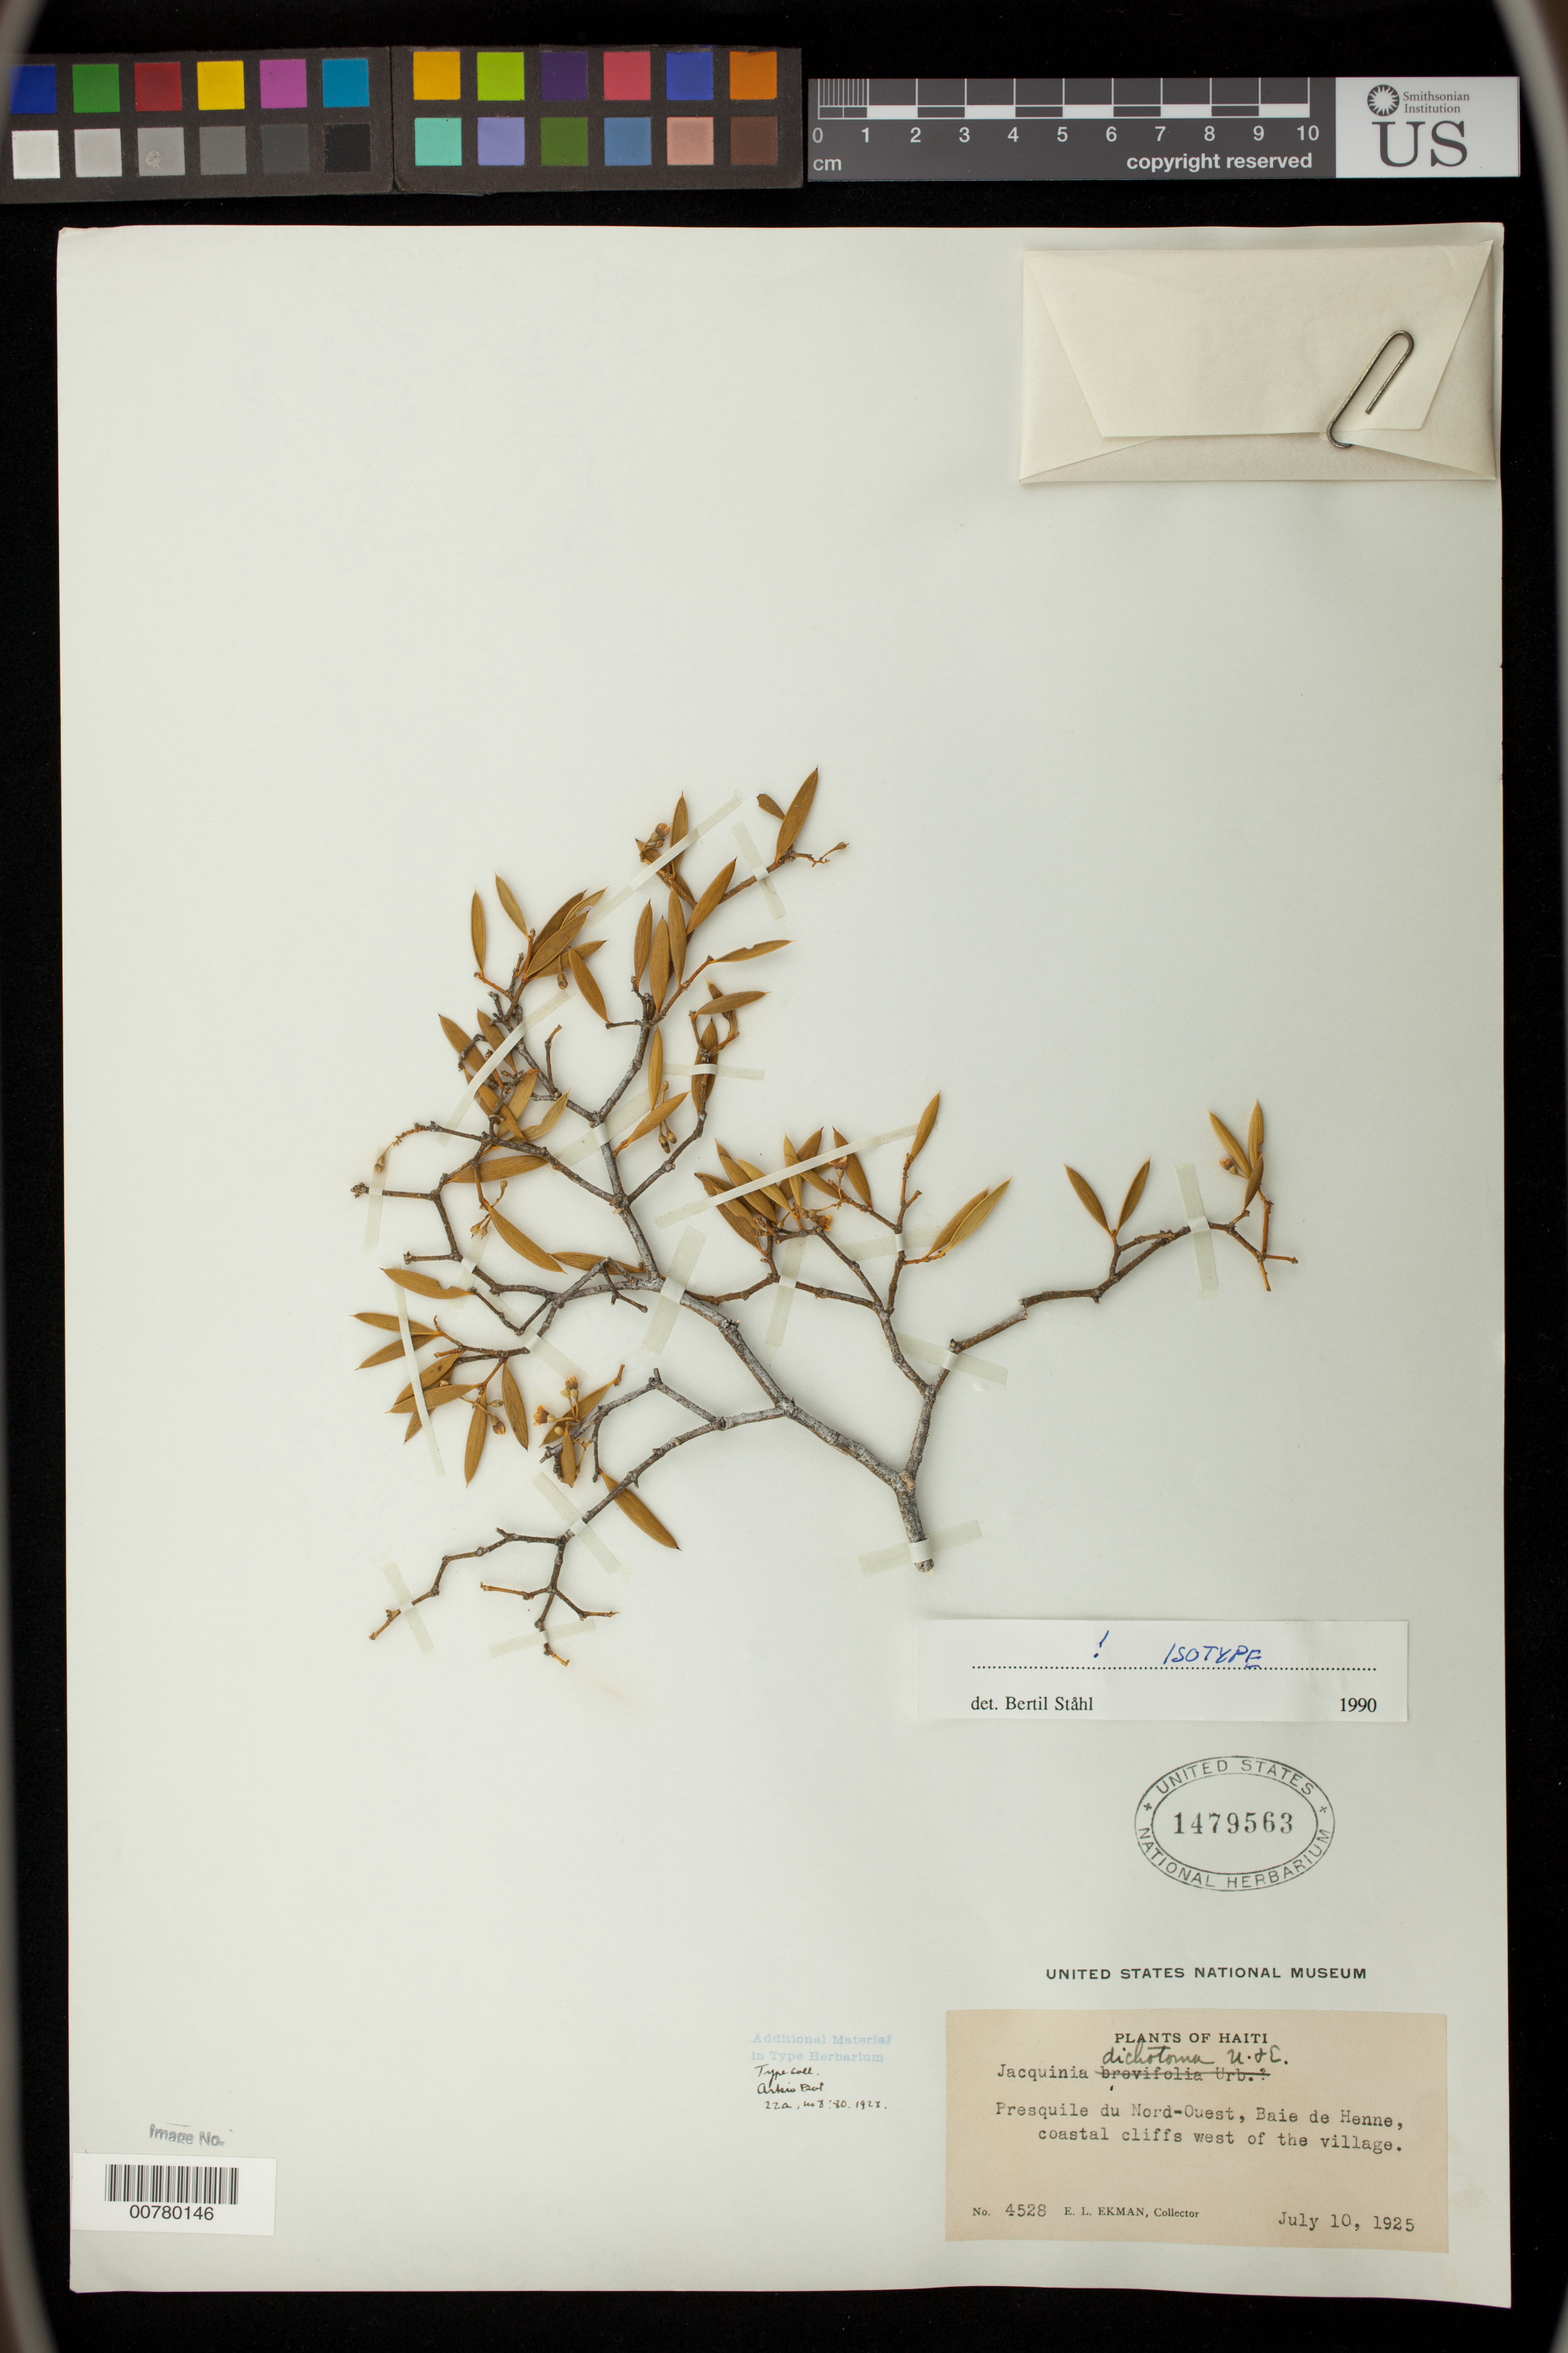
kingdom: Plantae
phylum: Tracheophyta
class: Magnoliopsida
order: Ericales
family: Primulaceae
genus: Jacquinia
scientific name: Jacquinia dichotoma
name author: Urb.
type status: Isotype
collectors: E. L. Ekman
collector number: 4528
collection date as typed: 10 Jul 1925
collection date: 1925-07-10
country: Haiti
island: Hispaniola Island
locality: Henne.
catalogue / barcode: US 1479563